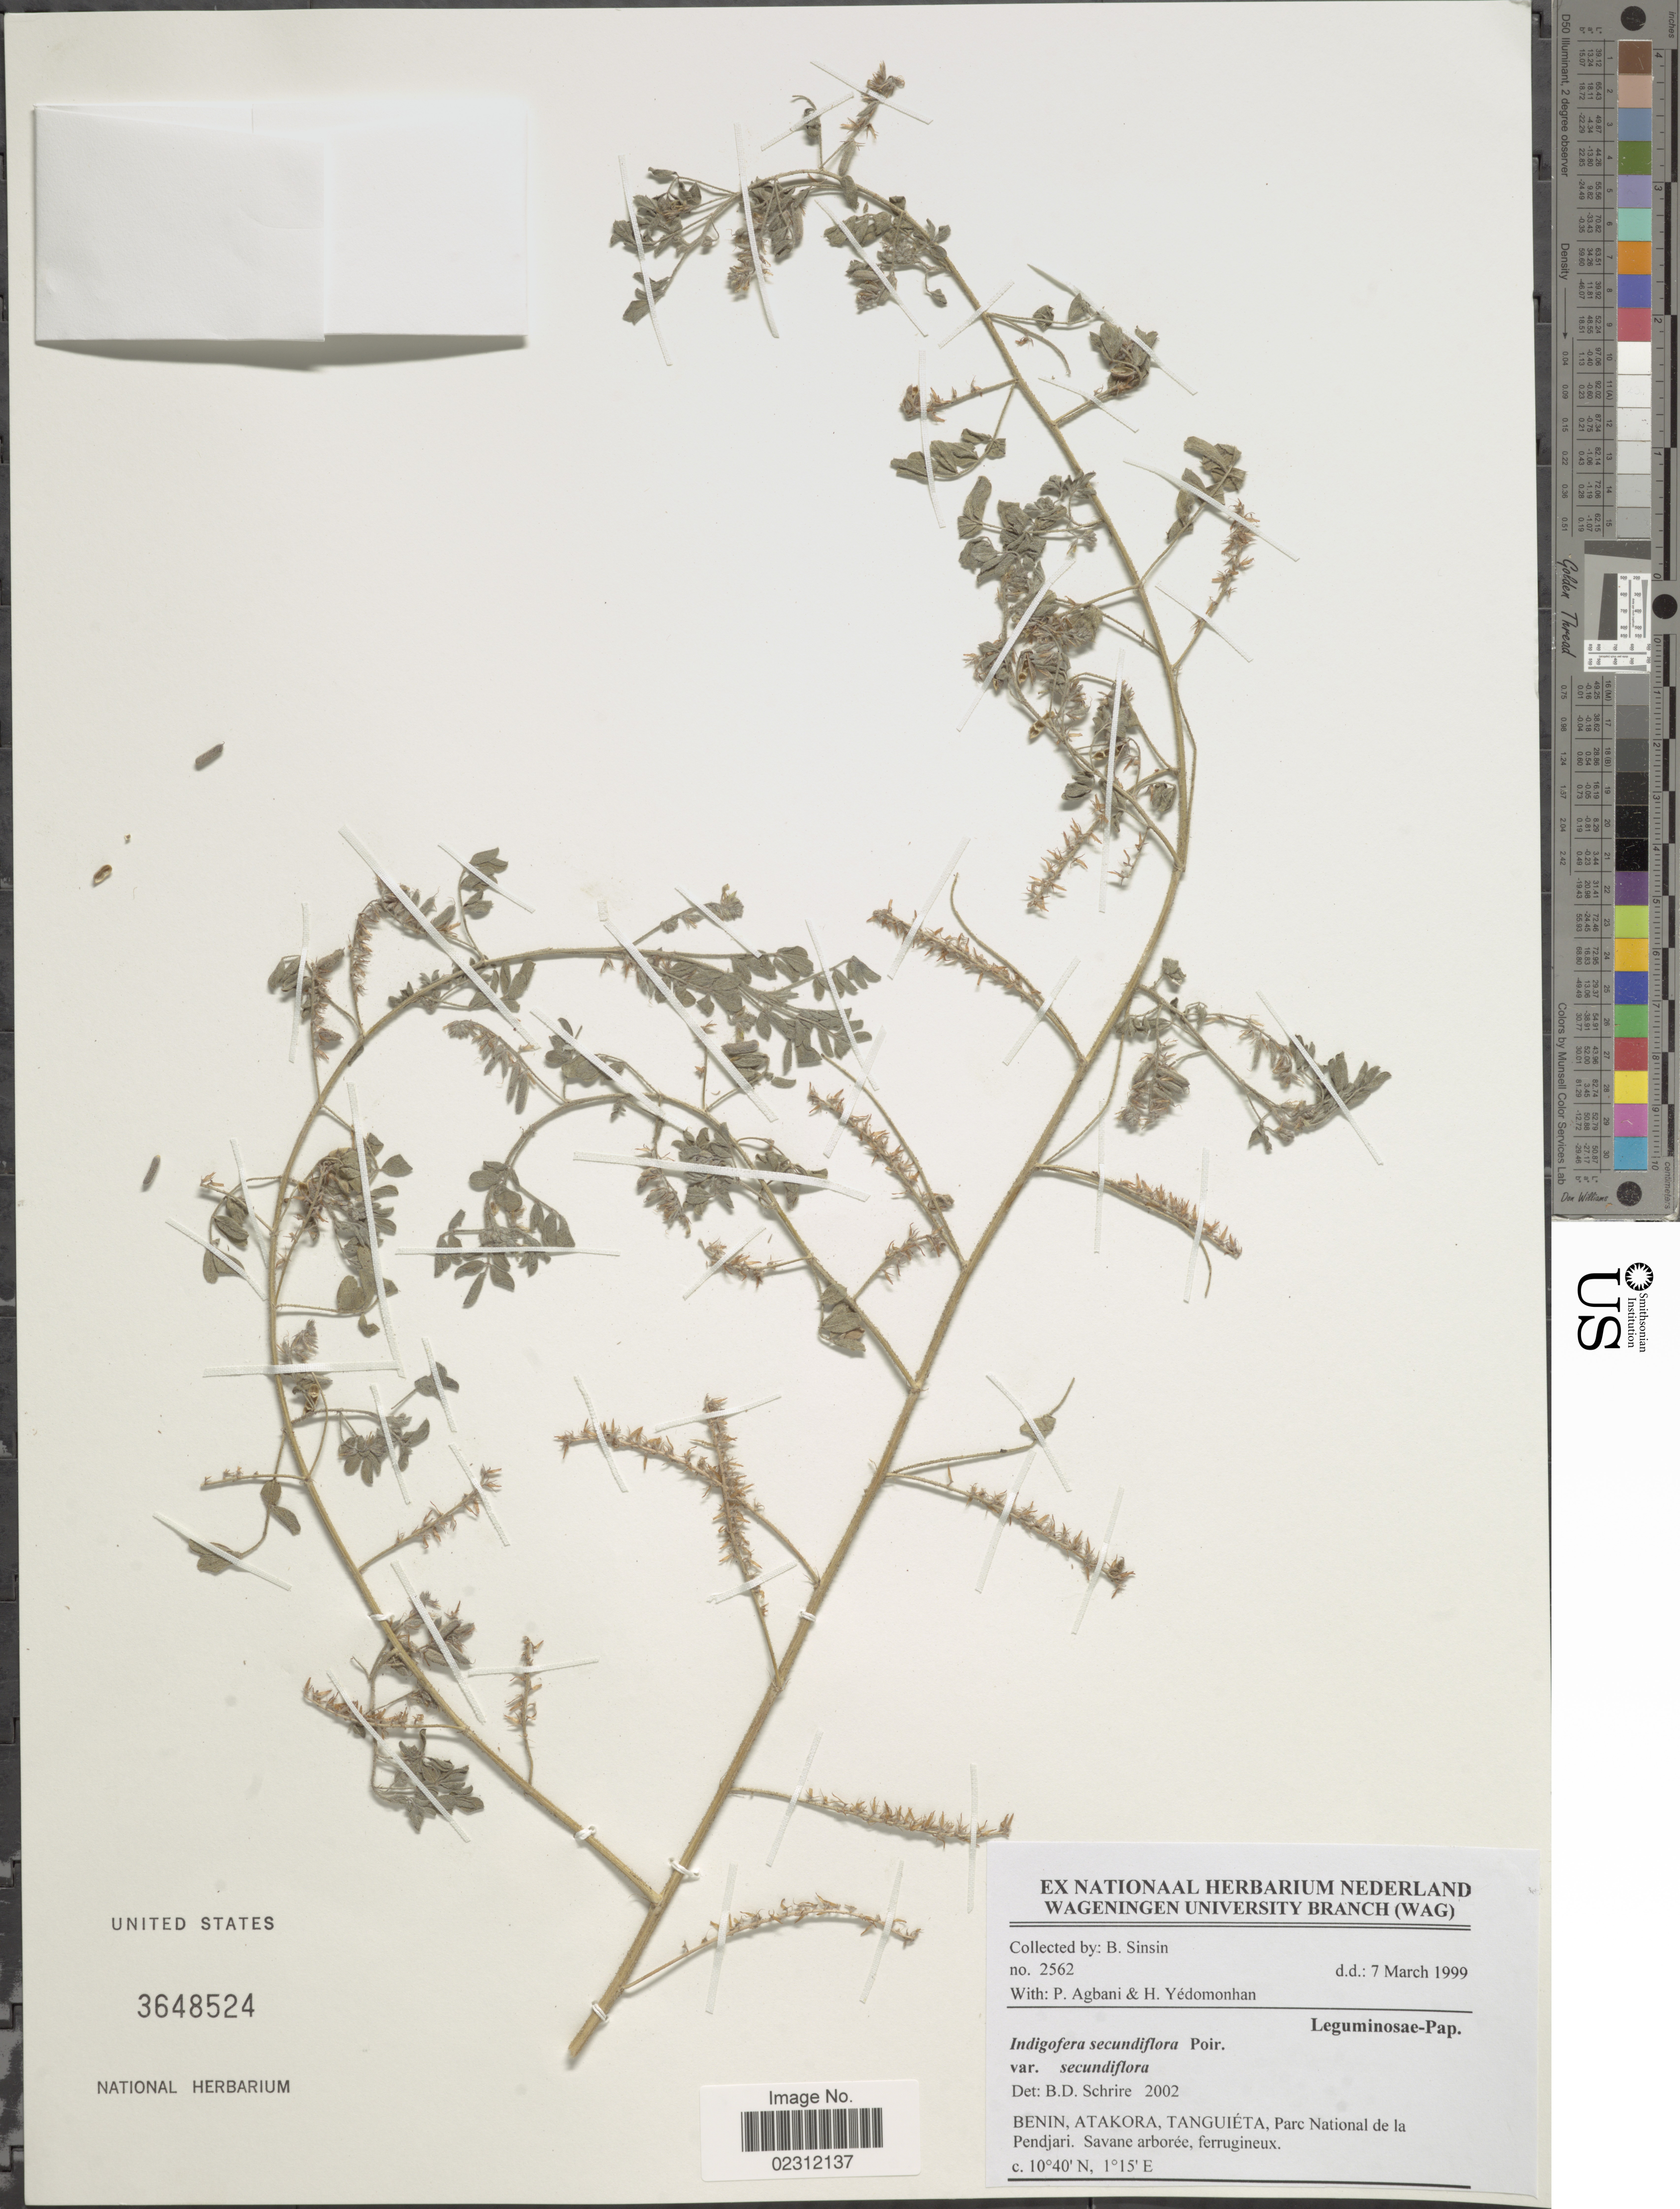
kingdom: Plantae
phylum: Tracheophyta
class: Magnoliopsida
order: Fabales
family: Fabaceae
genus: Indigofera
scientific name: Indigofera secundiflora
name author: Poir.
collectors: B. Sinsin, P. Agbani & H. Yedomonhan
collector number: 2562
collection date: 1999-03-07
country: Benin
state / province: Atakora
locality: Tanguieta, Parc National de la Pendjari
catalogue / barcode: US 3648524